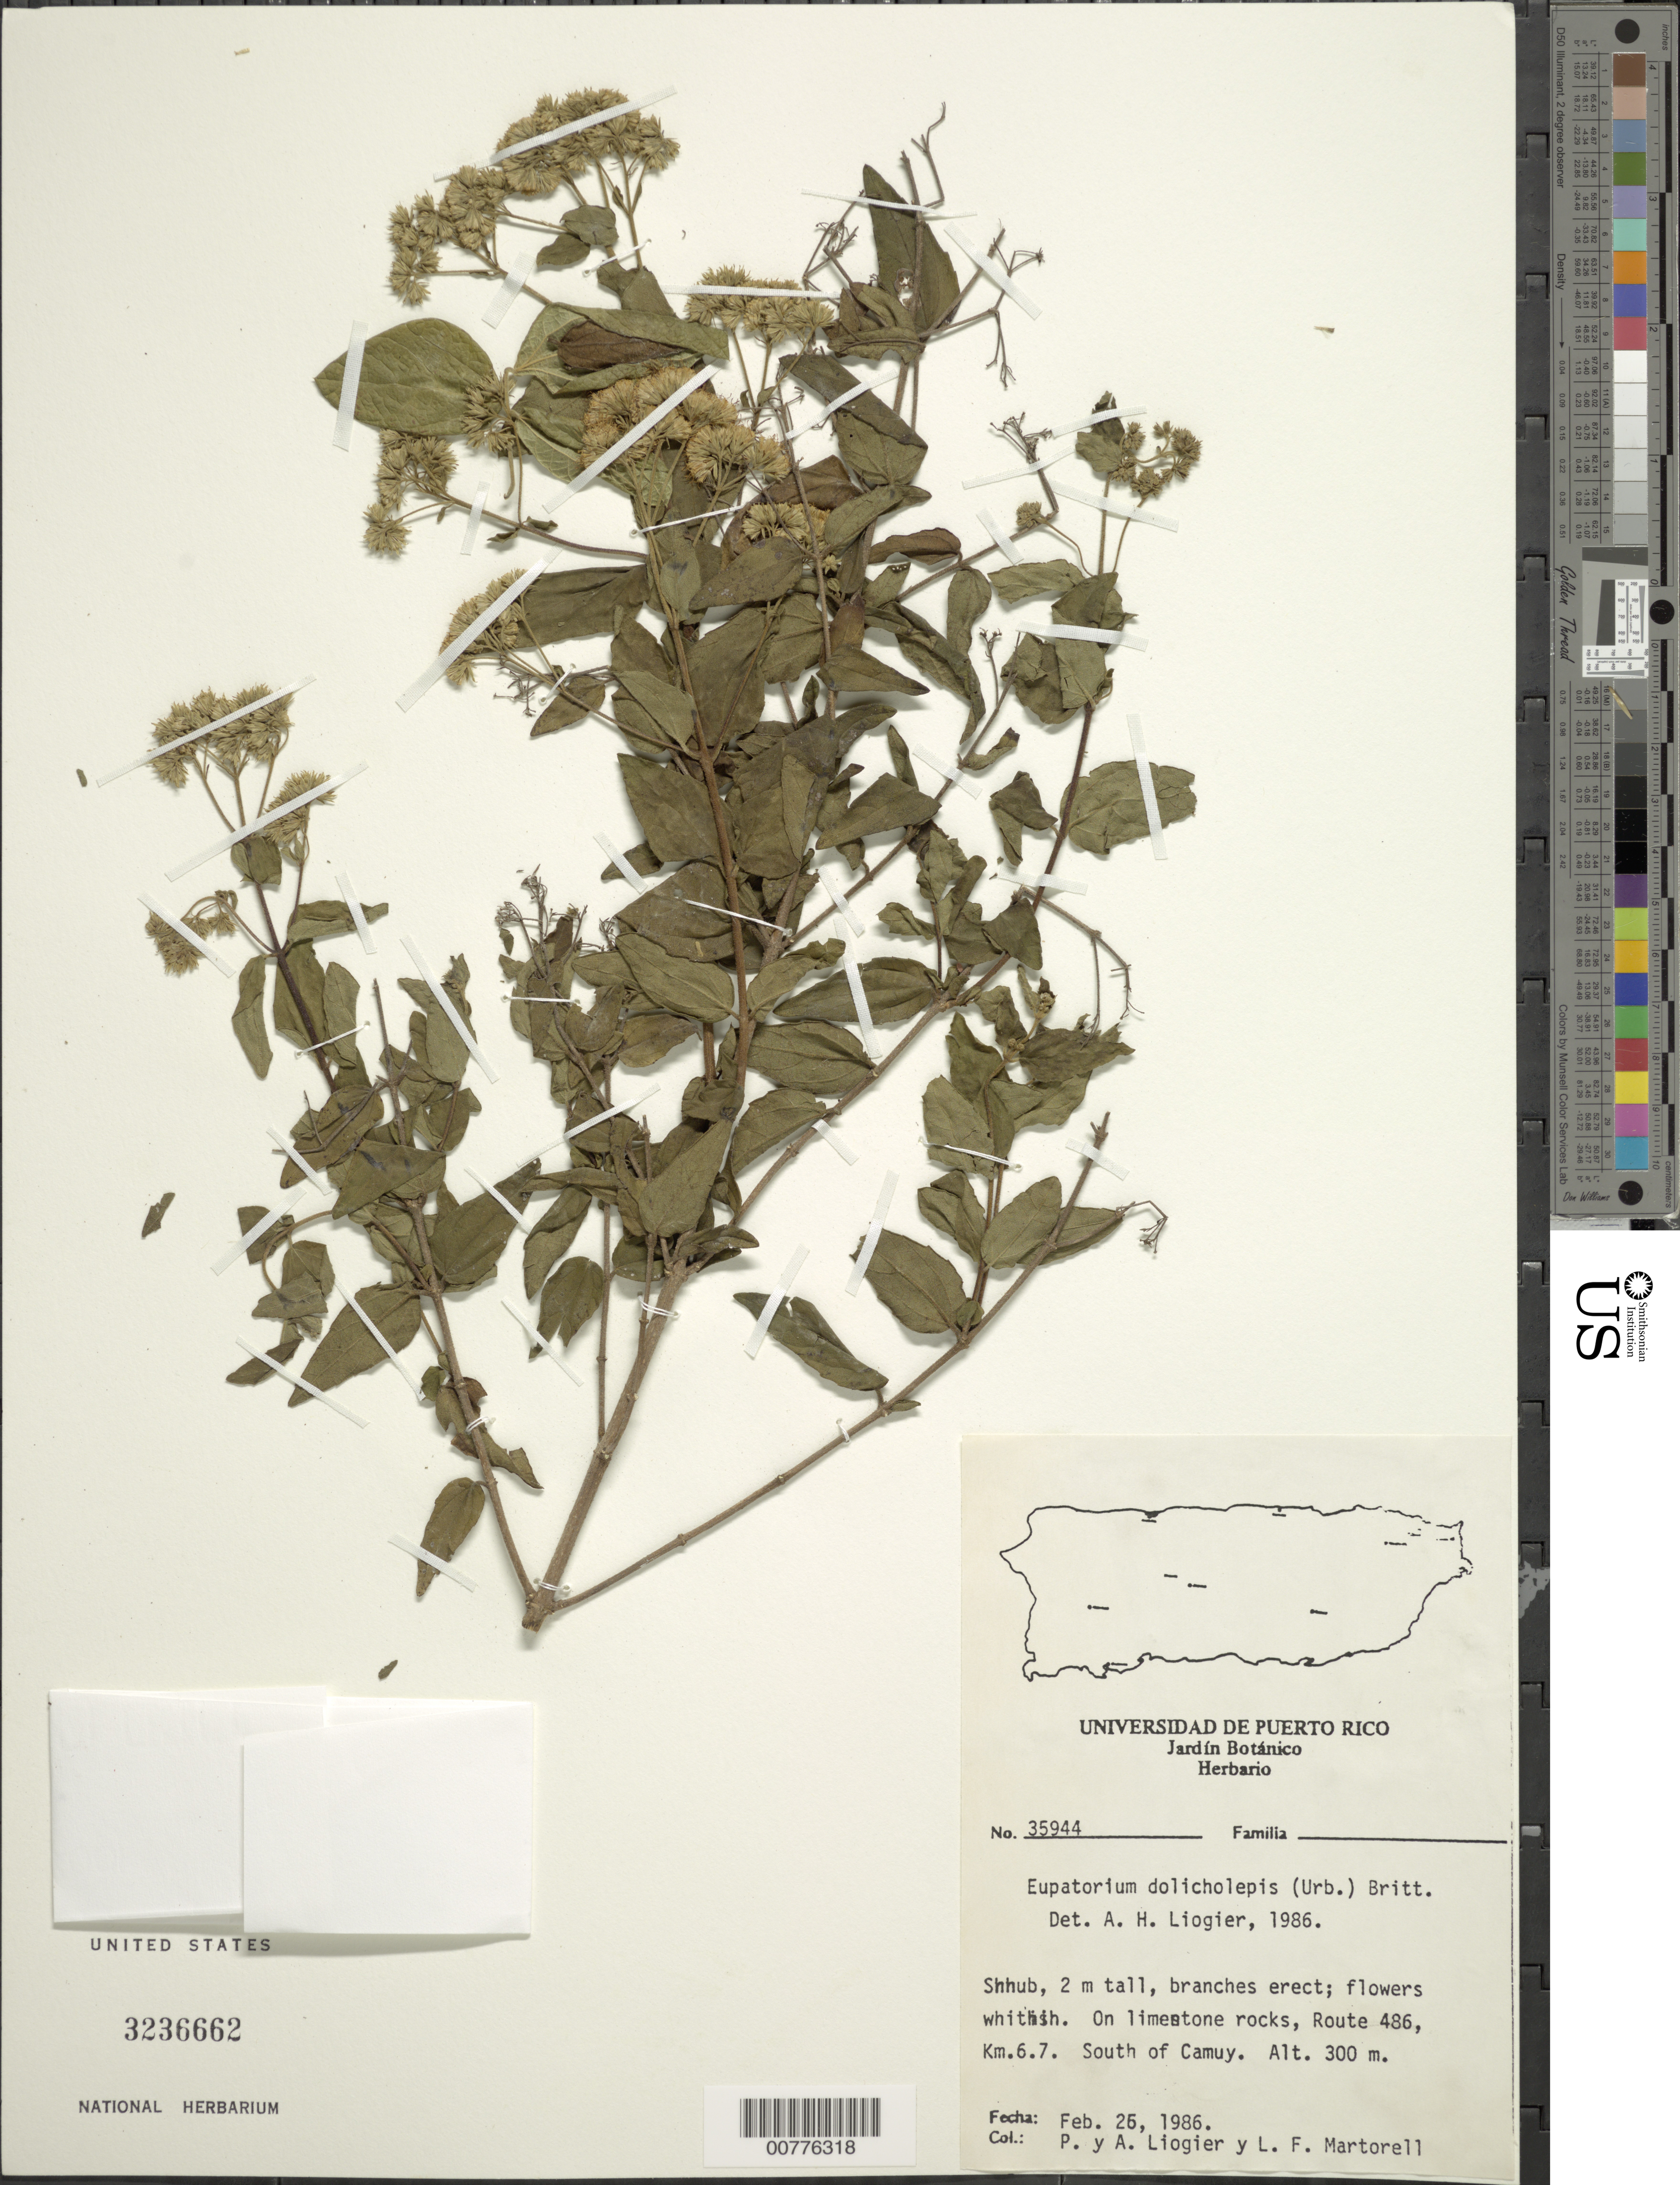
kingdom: Plantae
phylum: Tracheophyta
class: Magnoliopsida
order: Asterales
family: Asteraceae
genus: Koanophyllon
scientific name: Koanophyllon dolicholepis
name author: (B.L. Rob.) R.M. King & H. Rob.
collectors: A. H. Liogier, M. P. Liogier & L. Martorell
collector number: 35944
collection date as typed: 26 Feb 1986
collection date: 1986-02-26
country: Puerto Rico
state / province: Camuy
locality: On limestone rocks, route 486, km 6.7. South of Camuy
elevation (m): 300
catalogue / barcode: US 3236662